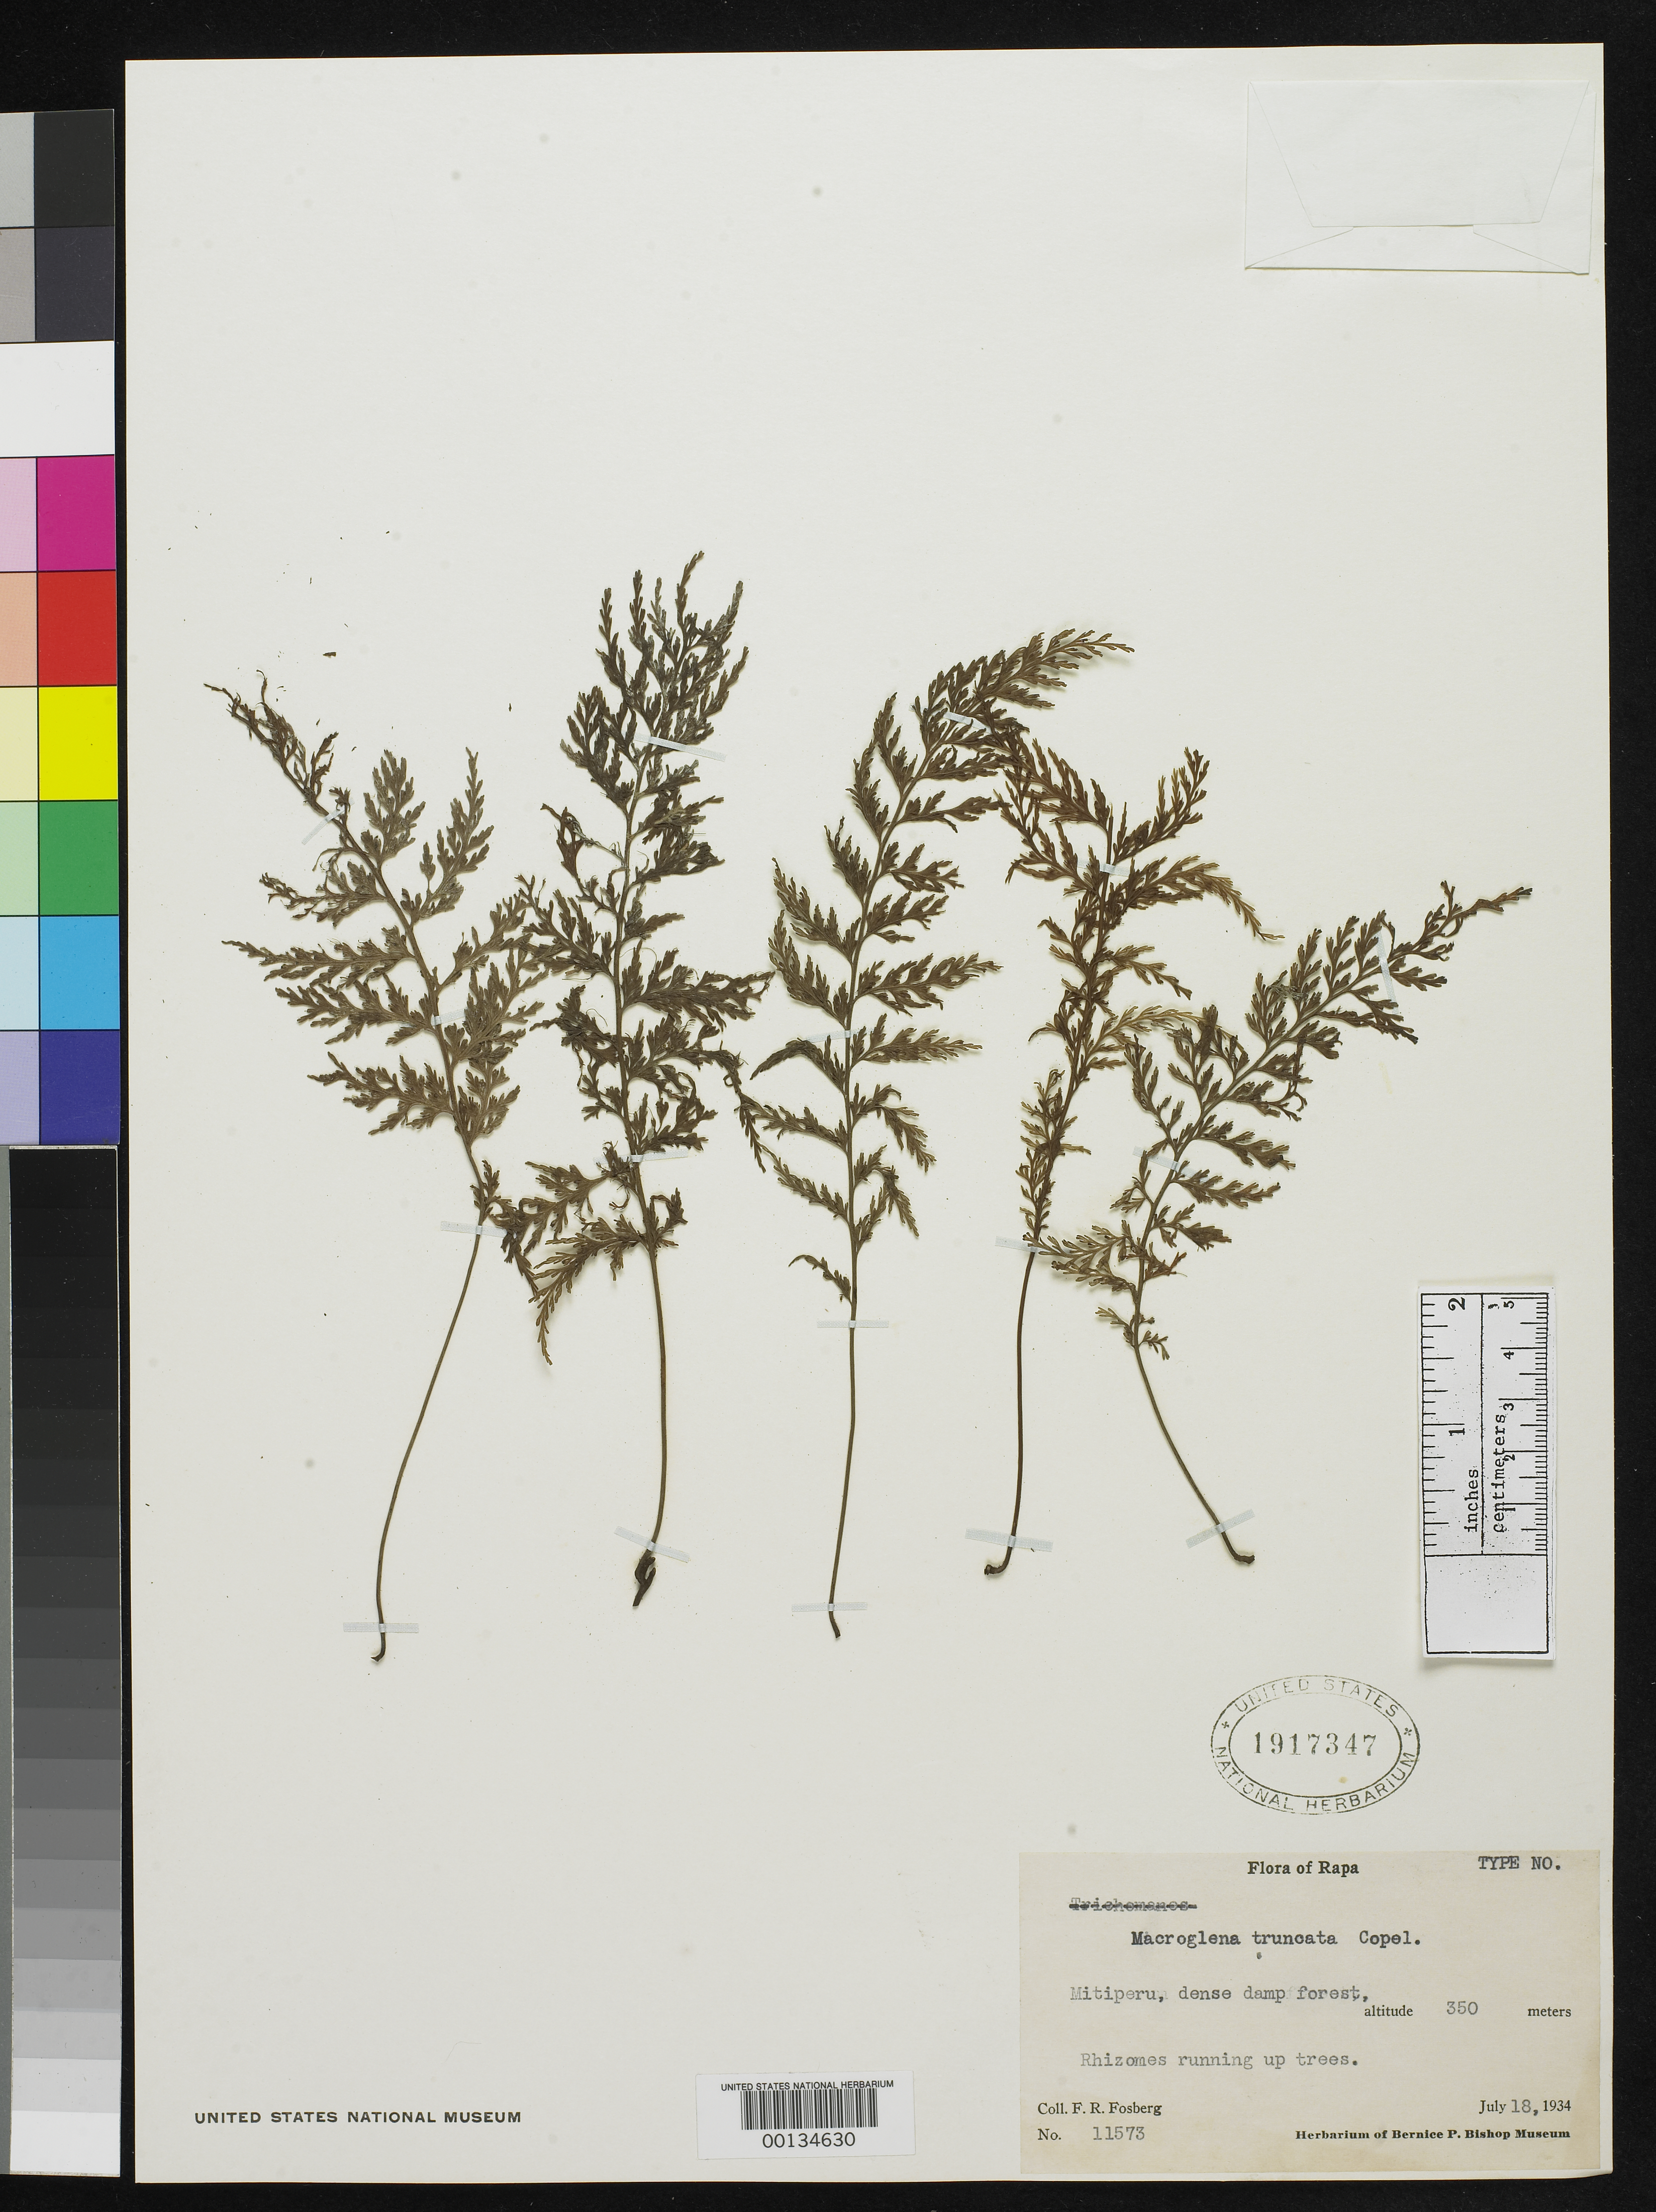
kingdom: Plantae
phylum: Tracheophyta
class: Polypodiopsida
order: Hymenophyllales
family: Hymenophyllaceae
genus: Macroglena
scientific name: Macroglena truncata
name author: Copel.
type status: Isotype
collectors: F. R. Fosberg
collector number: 11573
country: French Polynesia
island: Rapa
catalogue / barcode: US 1917347